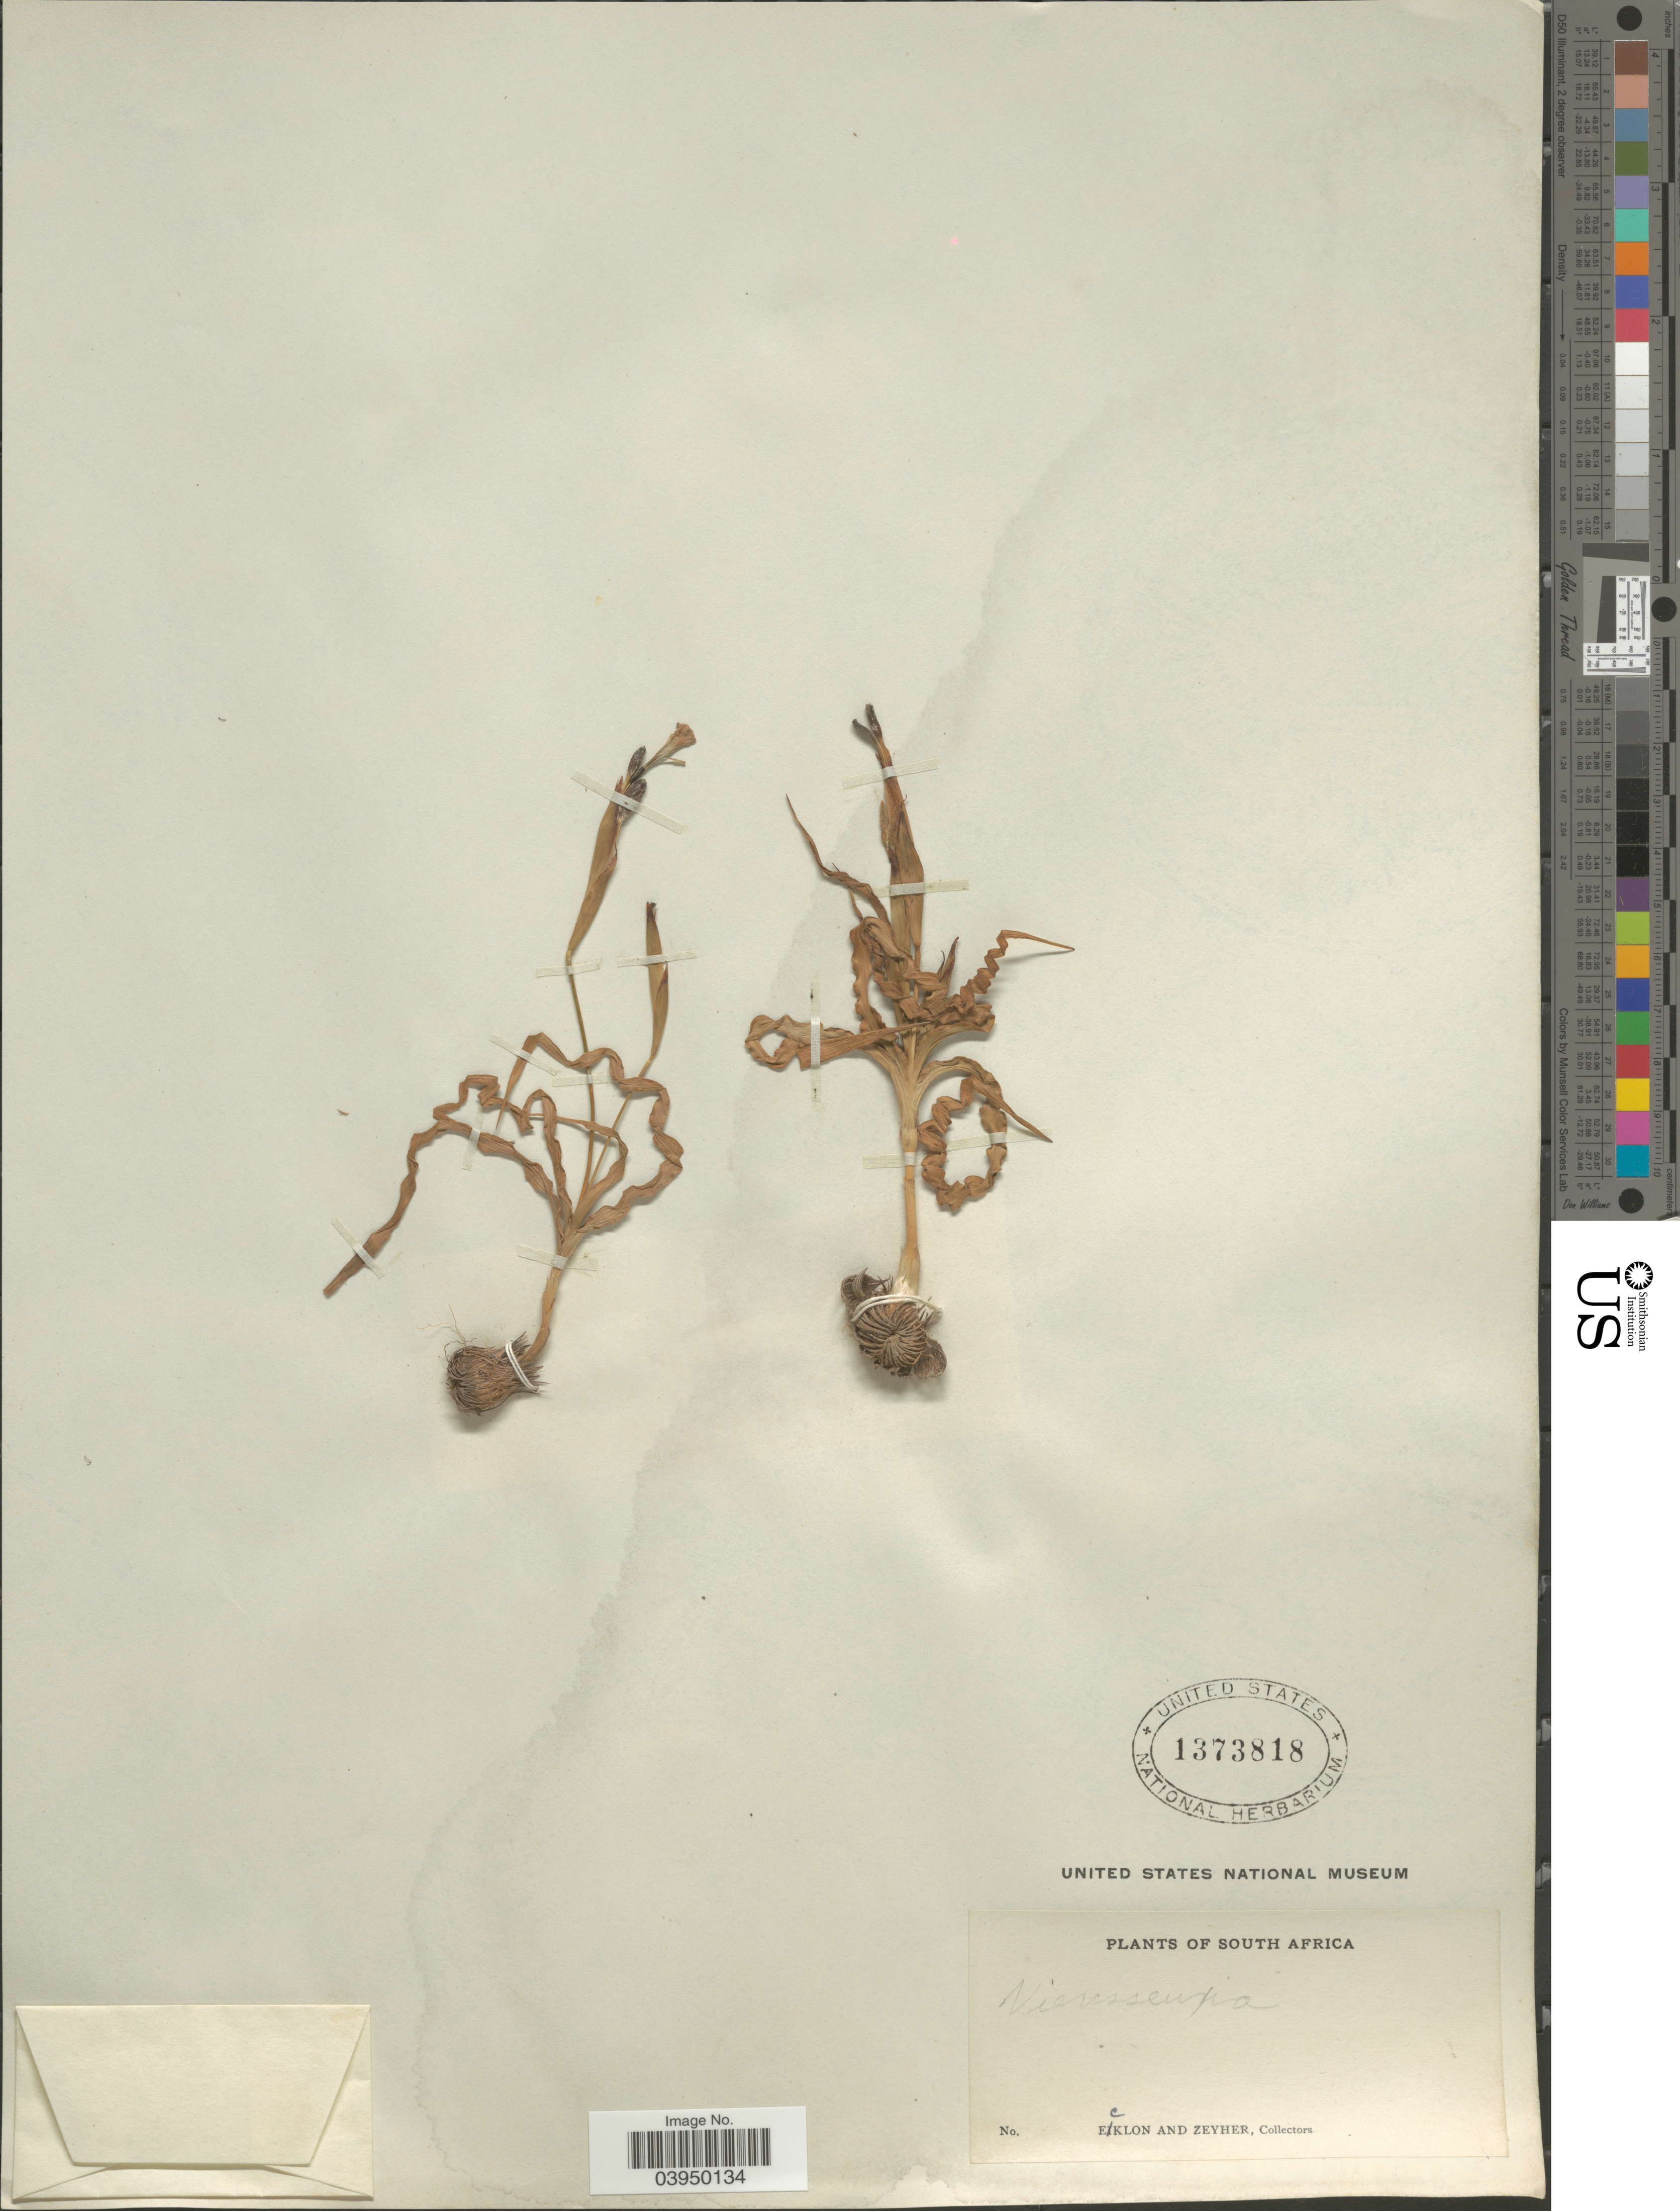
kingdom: Plantae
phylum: Tracheophyta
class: Liliopsida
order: Asparagales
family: Iridaceae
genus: Moraea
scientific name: Moraea fergusoniae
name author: L. Bolus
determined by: Strong, Mark T.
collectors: -. Ecklon & -. Zeyher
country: South Africa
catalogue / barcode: US 1373818